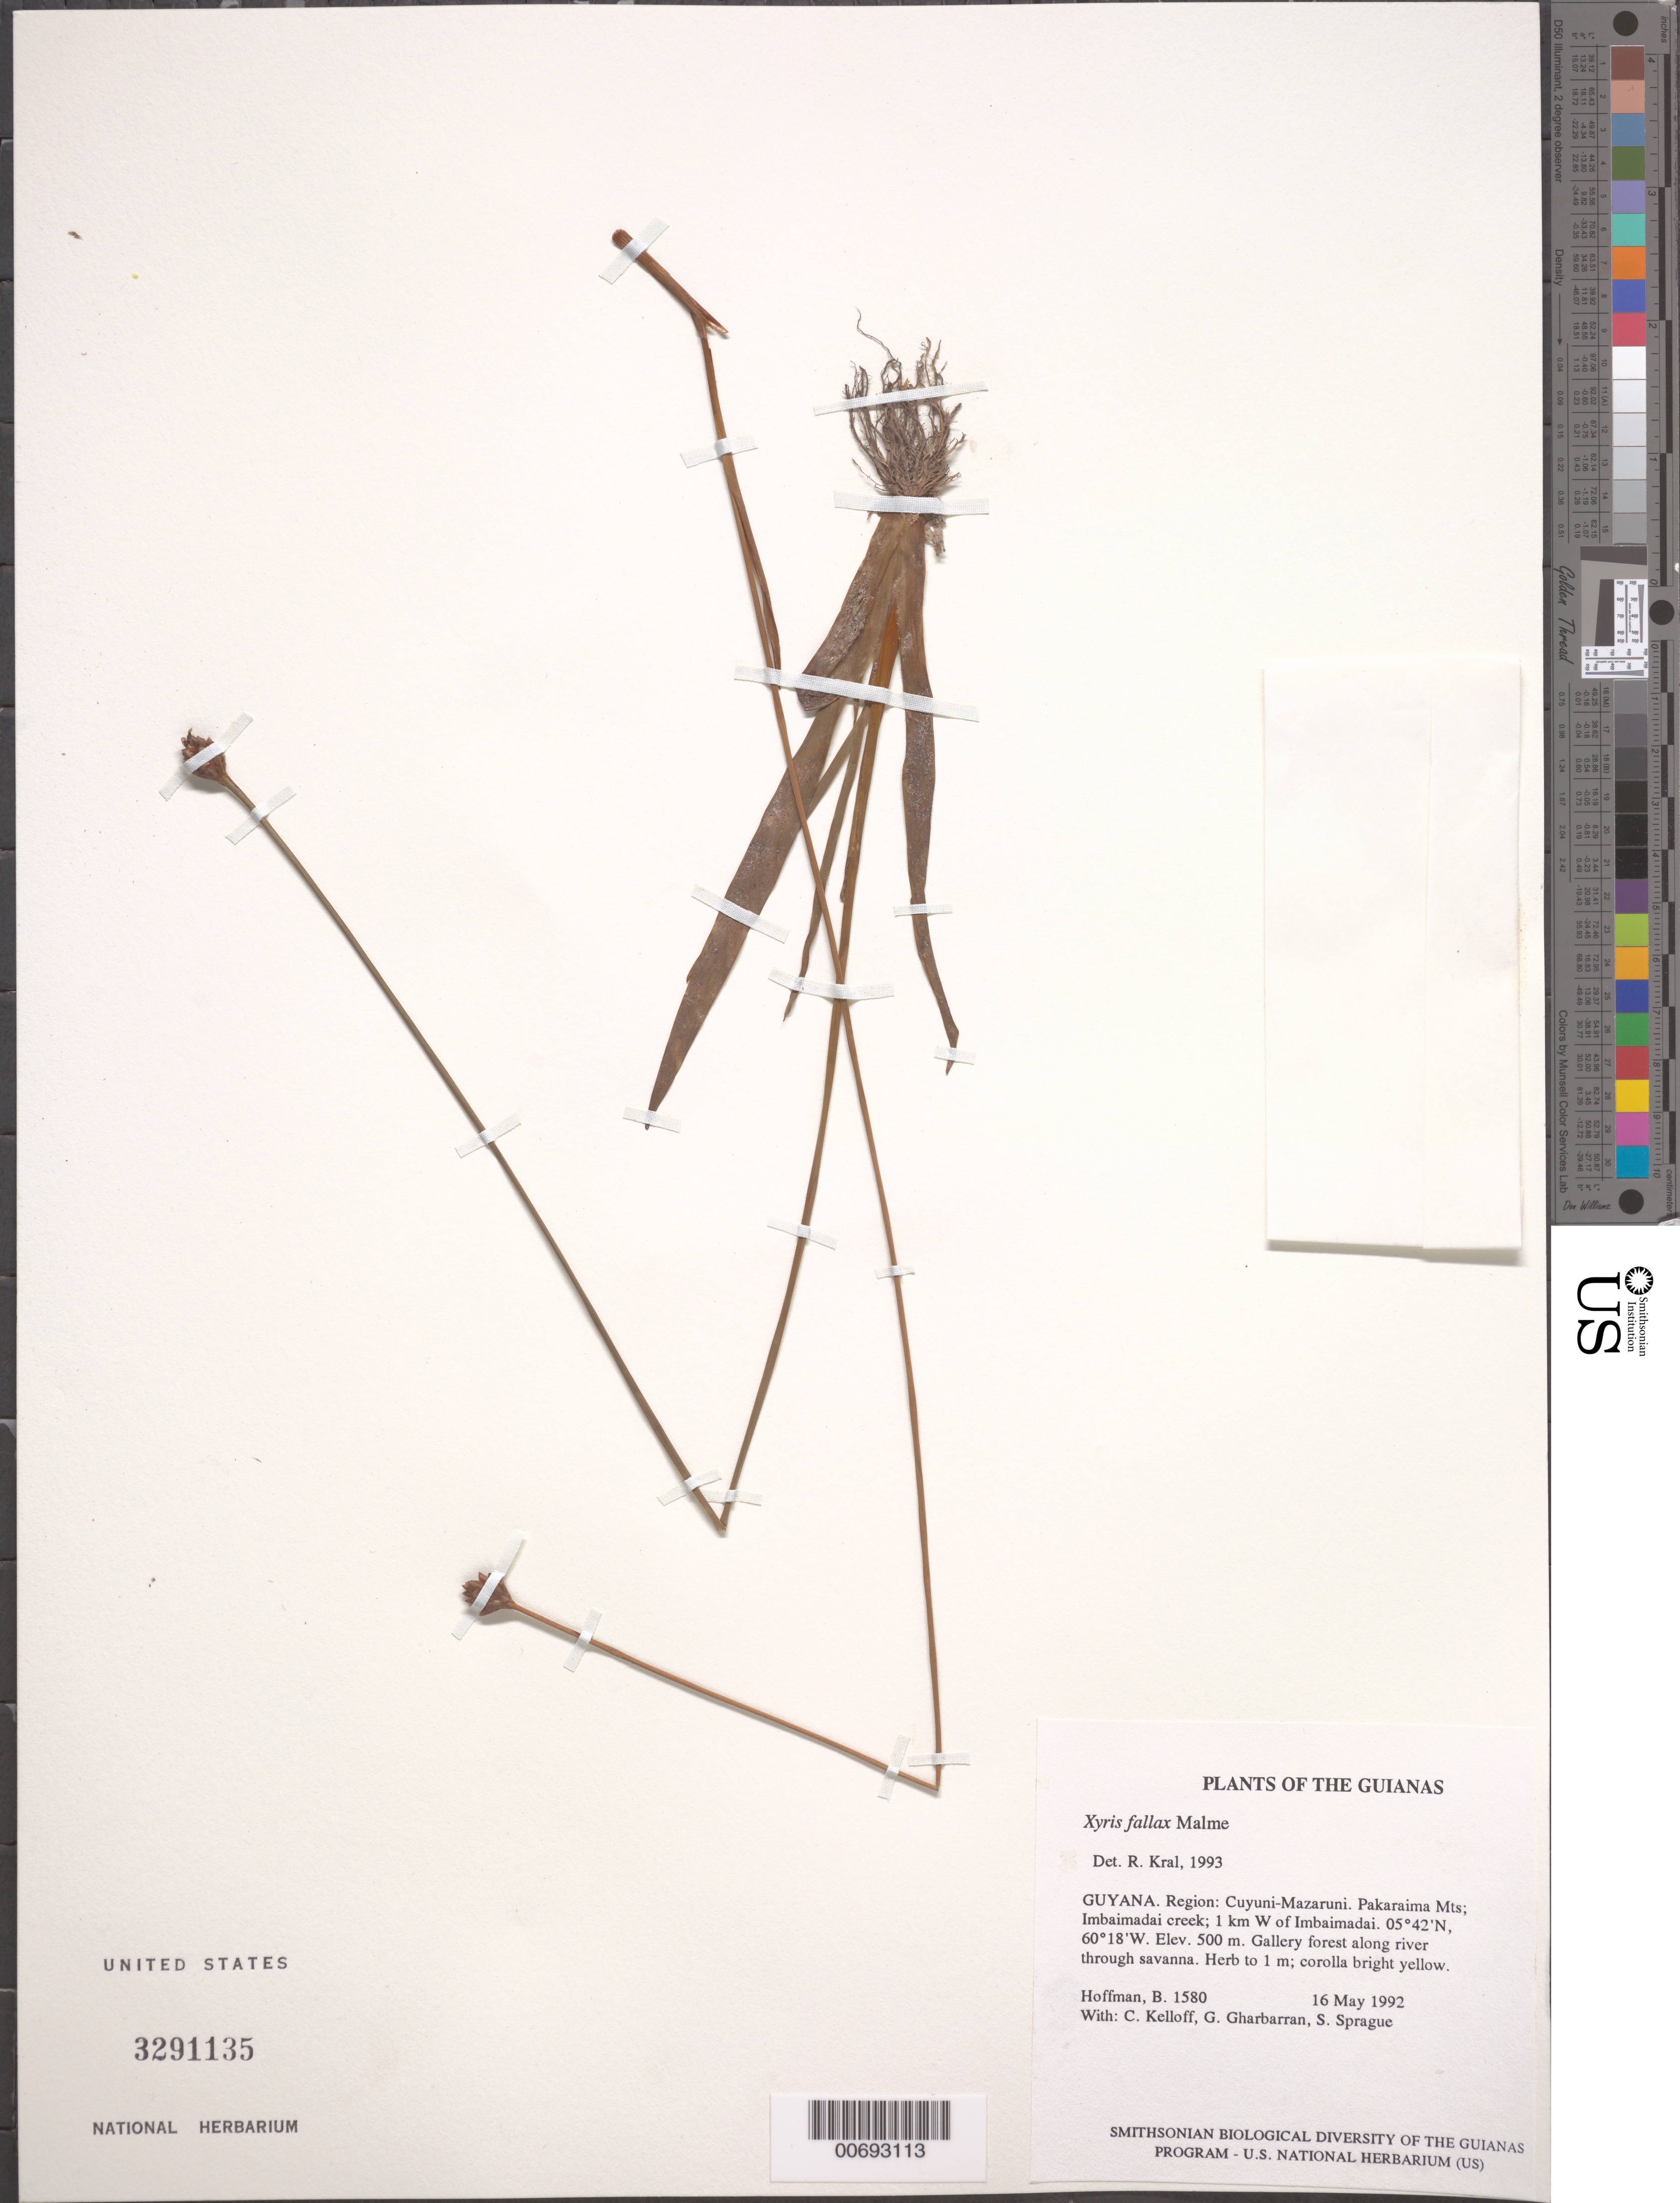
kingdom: Plantae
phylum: Tracheophyta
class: Liliopsida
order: Poales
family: Xyridaceae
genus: Xyris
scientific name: Xyris fallax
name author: Malme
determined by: Kral, Robert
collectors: B. Hoffman, C. L. Kelloff, G. Gharbarran & S. Sprague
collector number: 1580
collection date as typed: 16 May 1992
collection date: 1992-05-16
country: Guyana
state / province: Cuyuni-Mazaruni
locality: Pakaraima Mts; Imbaimadai Creek; 1 km W of Imbaimadai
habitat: Gallery forest along river through savanna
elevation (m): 500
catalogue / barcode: US 3291135